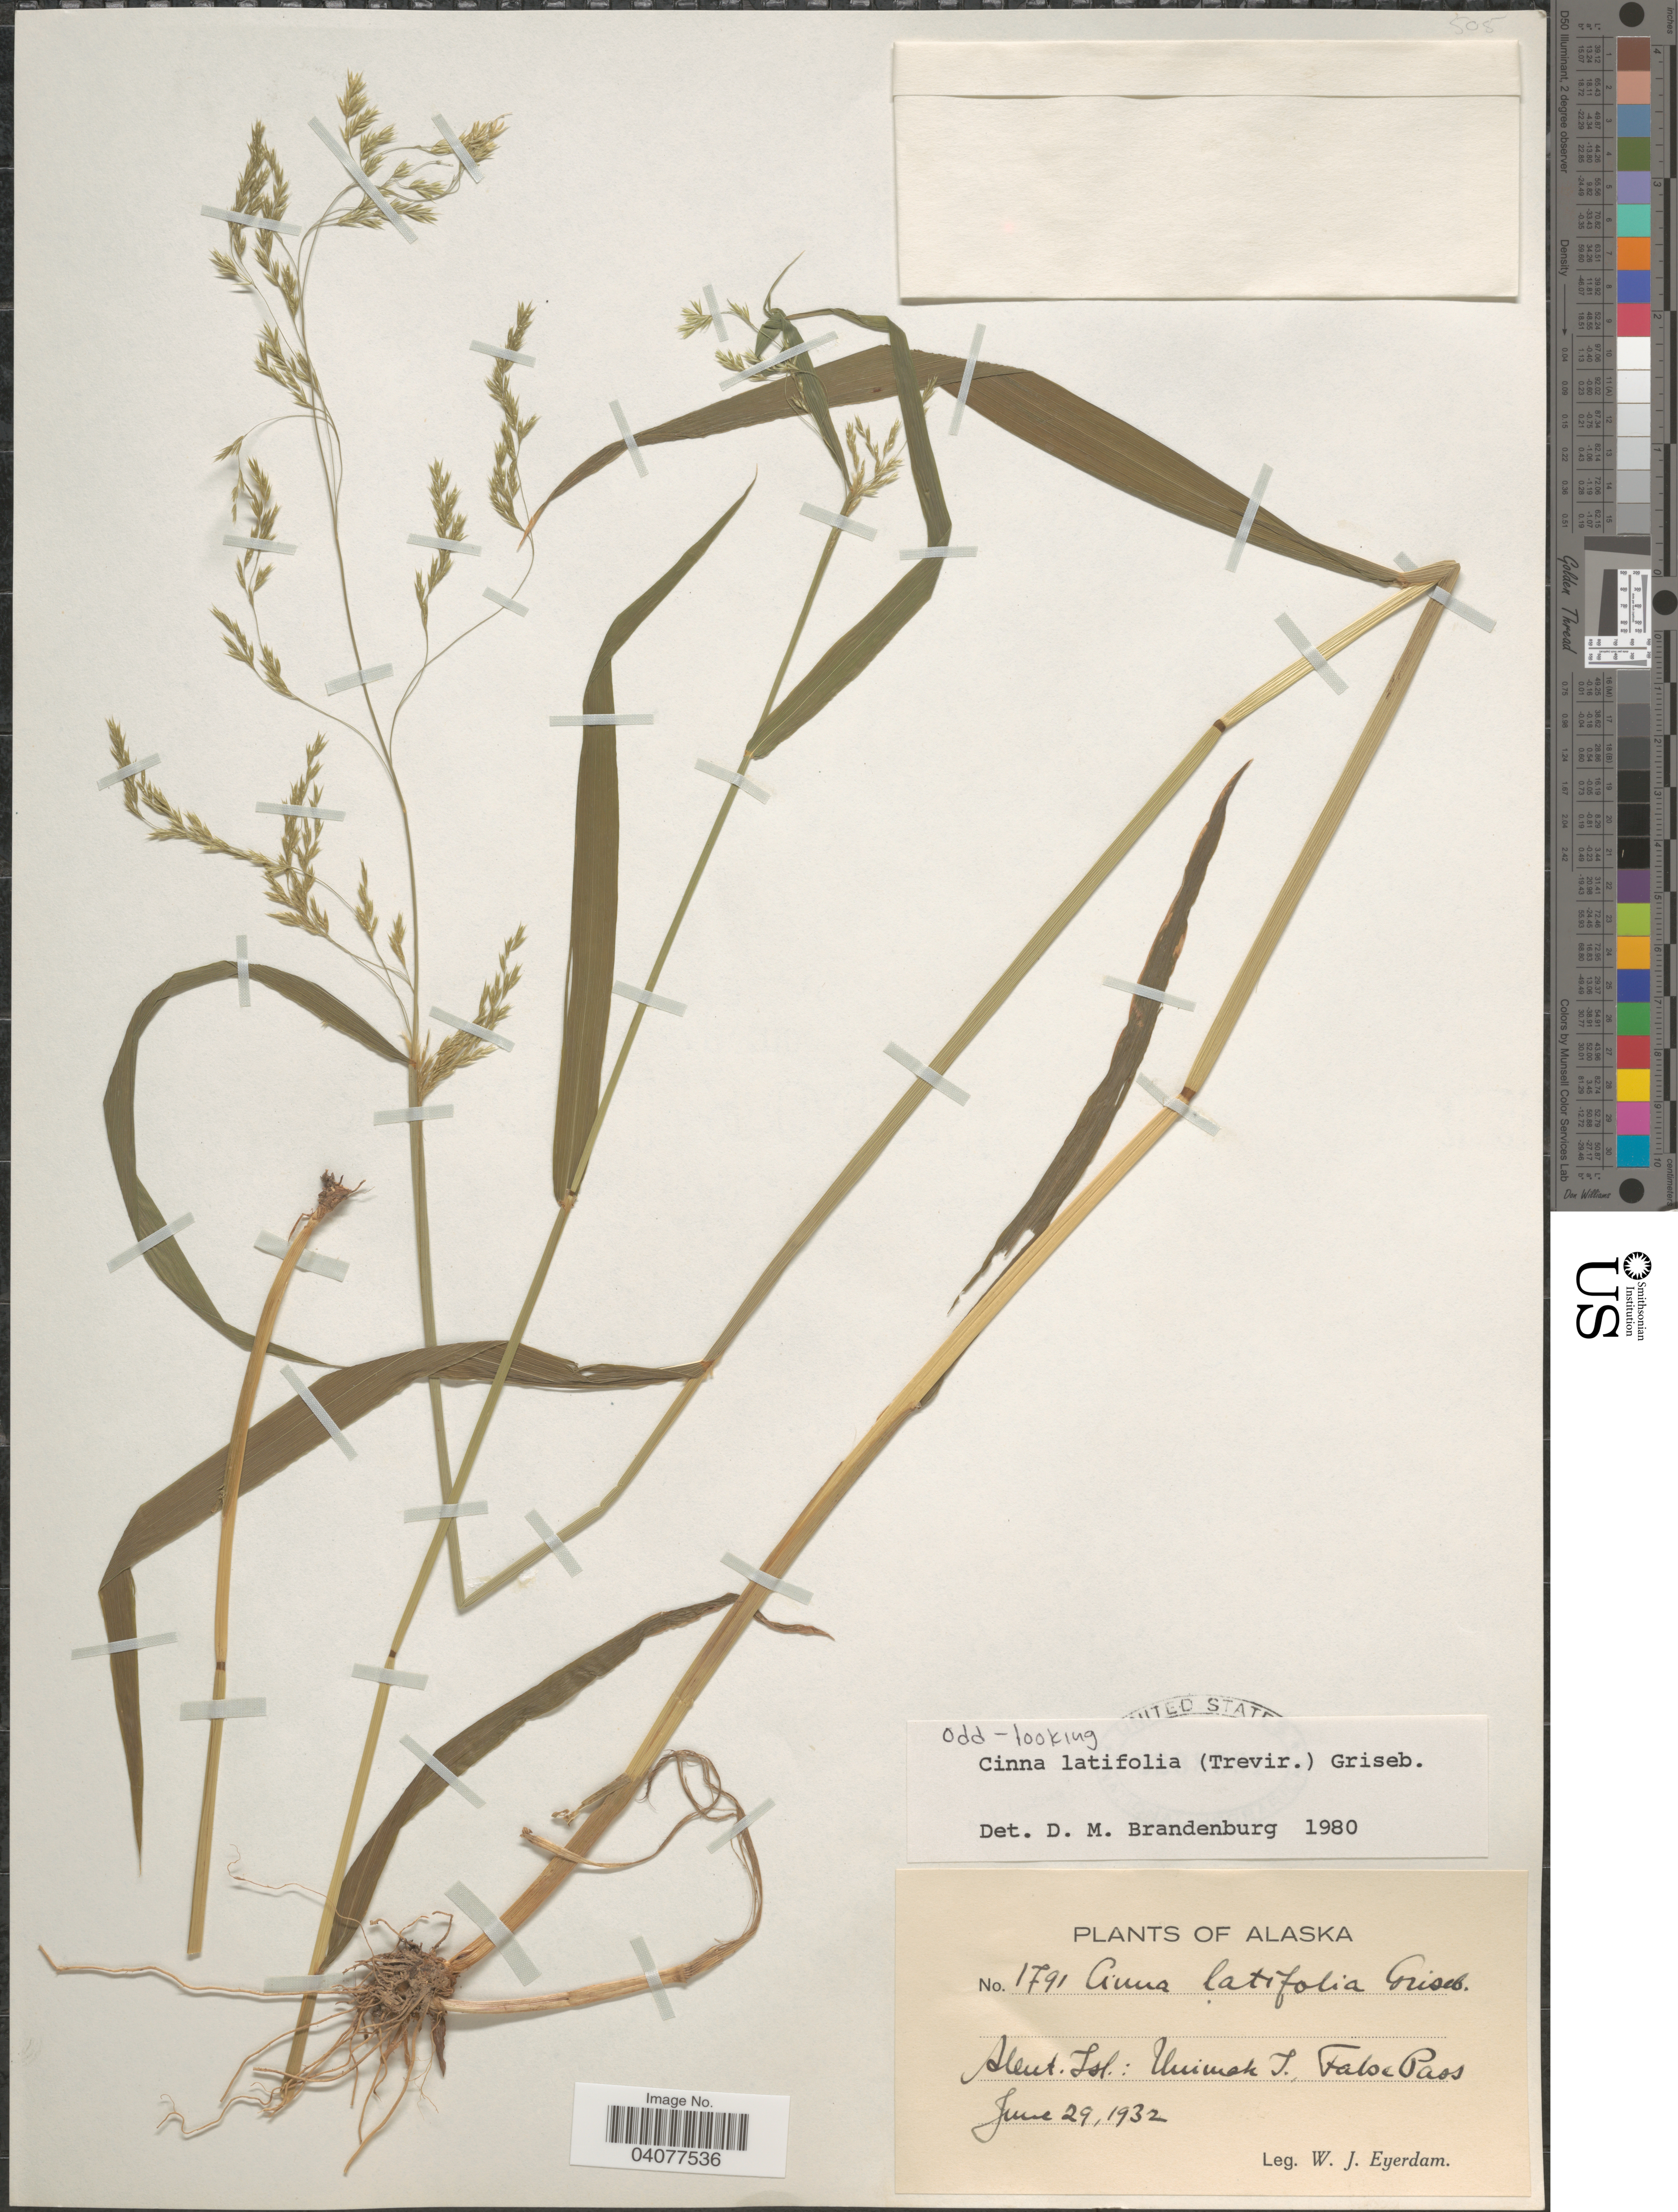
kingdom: Plantae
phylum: Tracheophyta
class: Liliopsida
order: Poales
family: Poaceae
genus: Cinna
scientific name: Cinna latifolia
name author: (Trevir. ex Goeppert) Griseb.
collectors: W. J. Eyerdam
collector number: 1791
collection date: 1932-06-29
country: United States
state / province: Alaska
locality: Aleut. Isl.: Unimak I., False Pass.